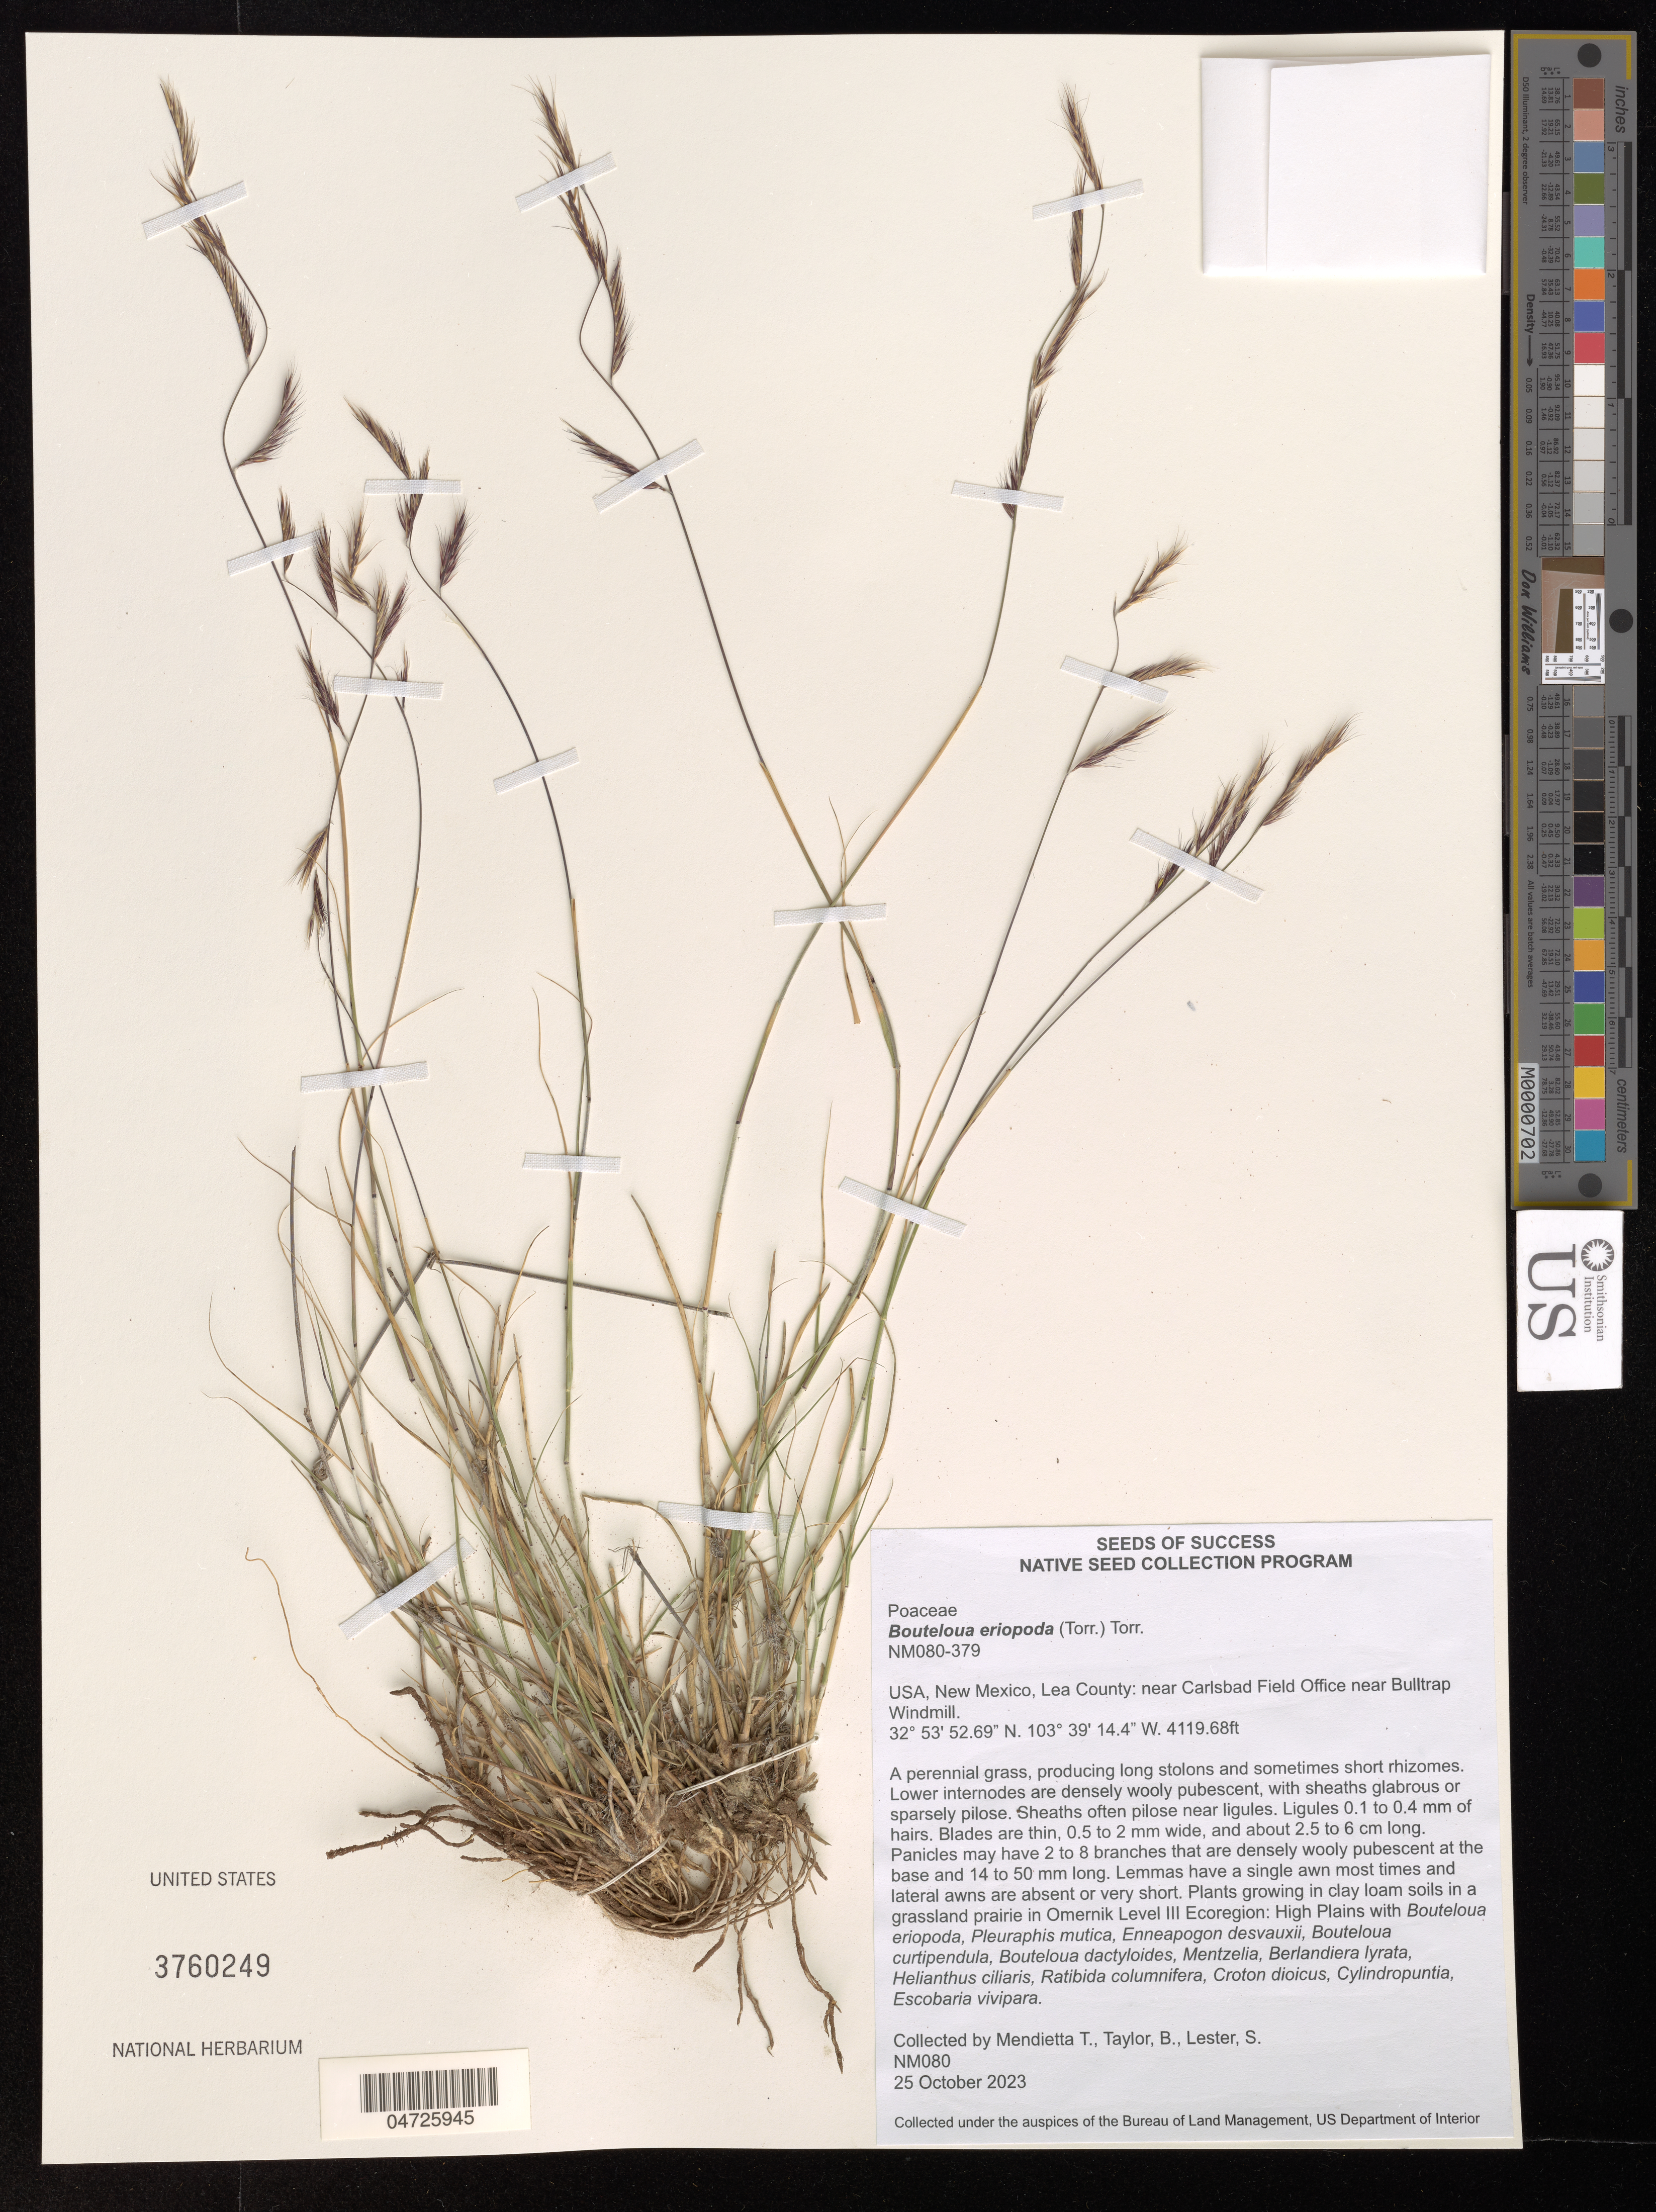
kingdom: Plantae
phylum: Tracheophyta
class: Liliopsida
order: Poales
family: Poaceae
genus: Bouteloua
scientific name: Bouteloua eriopoda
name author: (Torr.) Torr.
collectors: T. Mendietta & B. Taylor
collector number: NM080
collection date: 2023-10-25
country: United States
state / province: New Mexico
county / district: Lea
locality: Lea County: near Carlsbad Field Office near Bulltrap Windmill.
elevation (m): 1255.68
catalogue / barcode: US 3760249